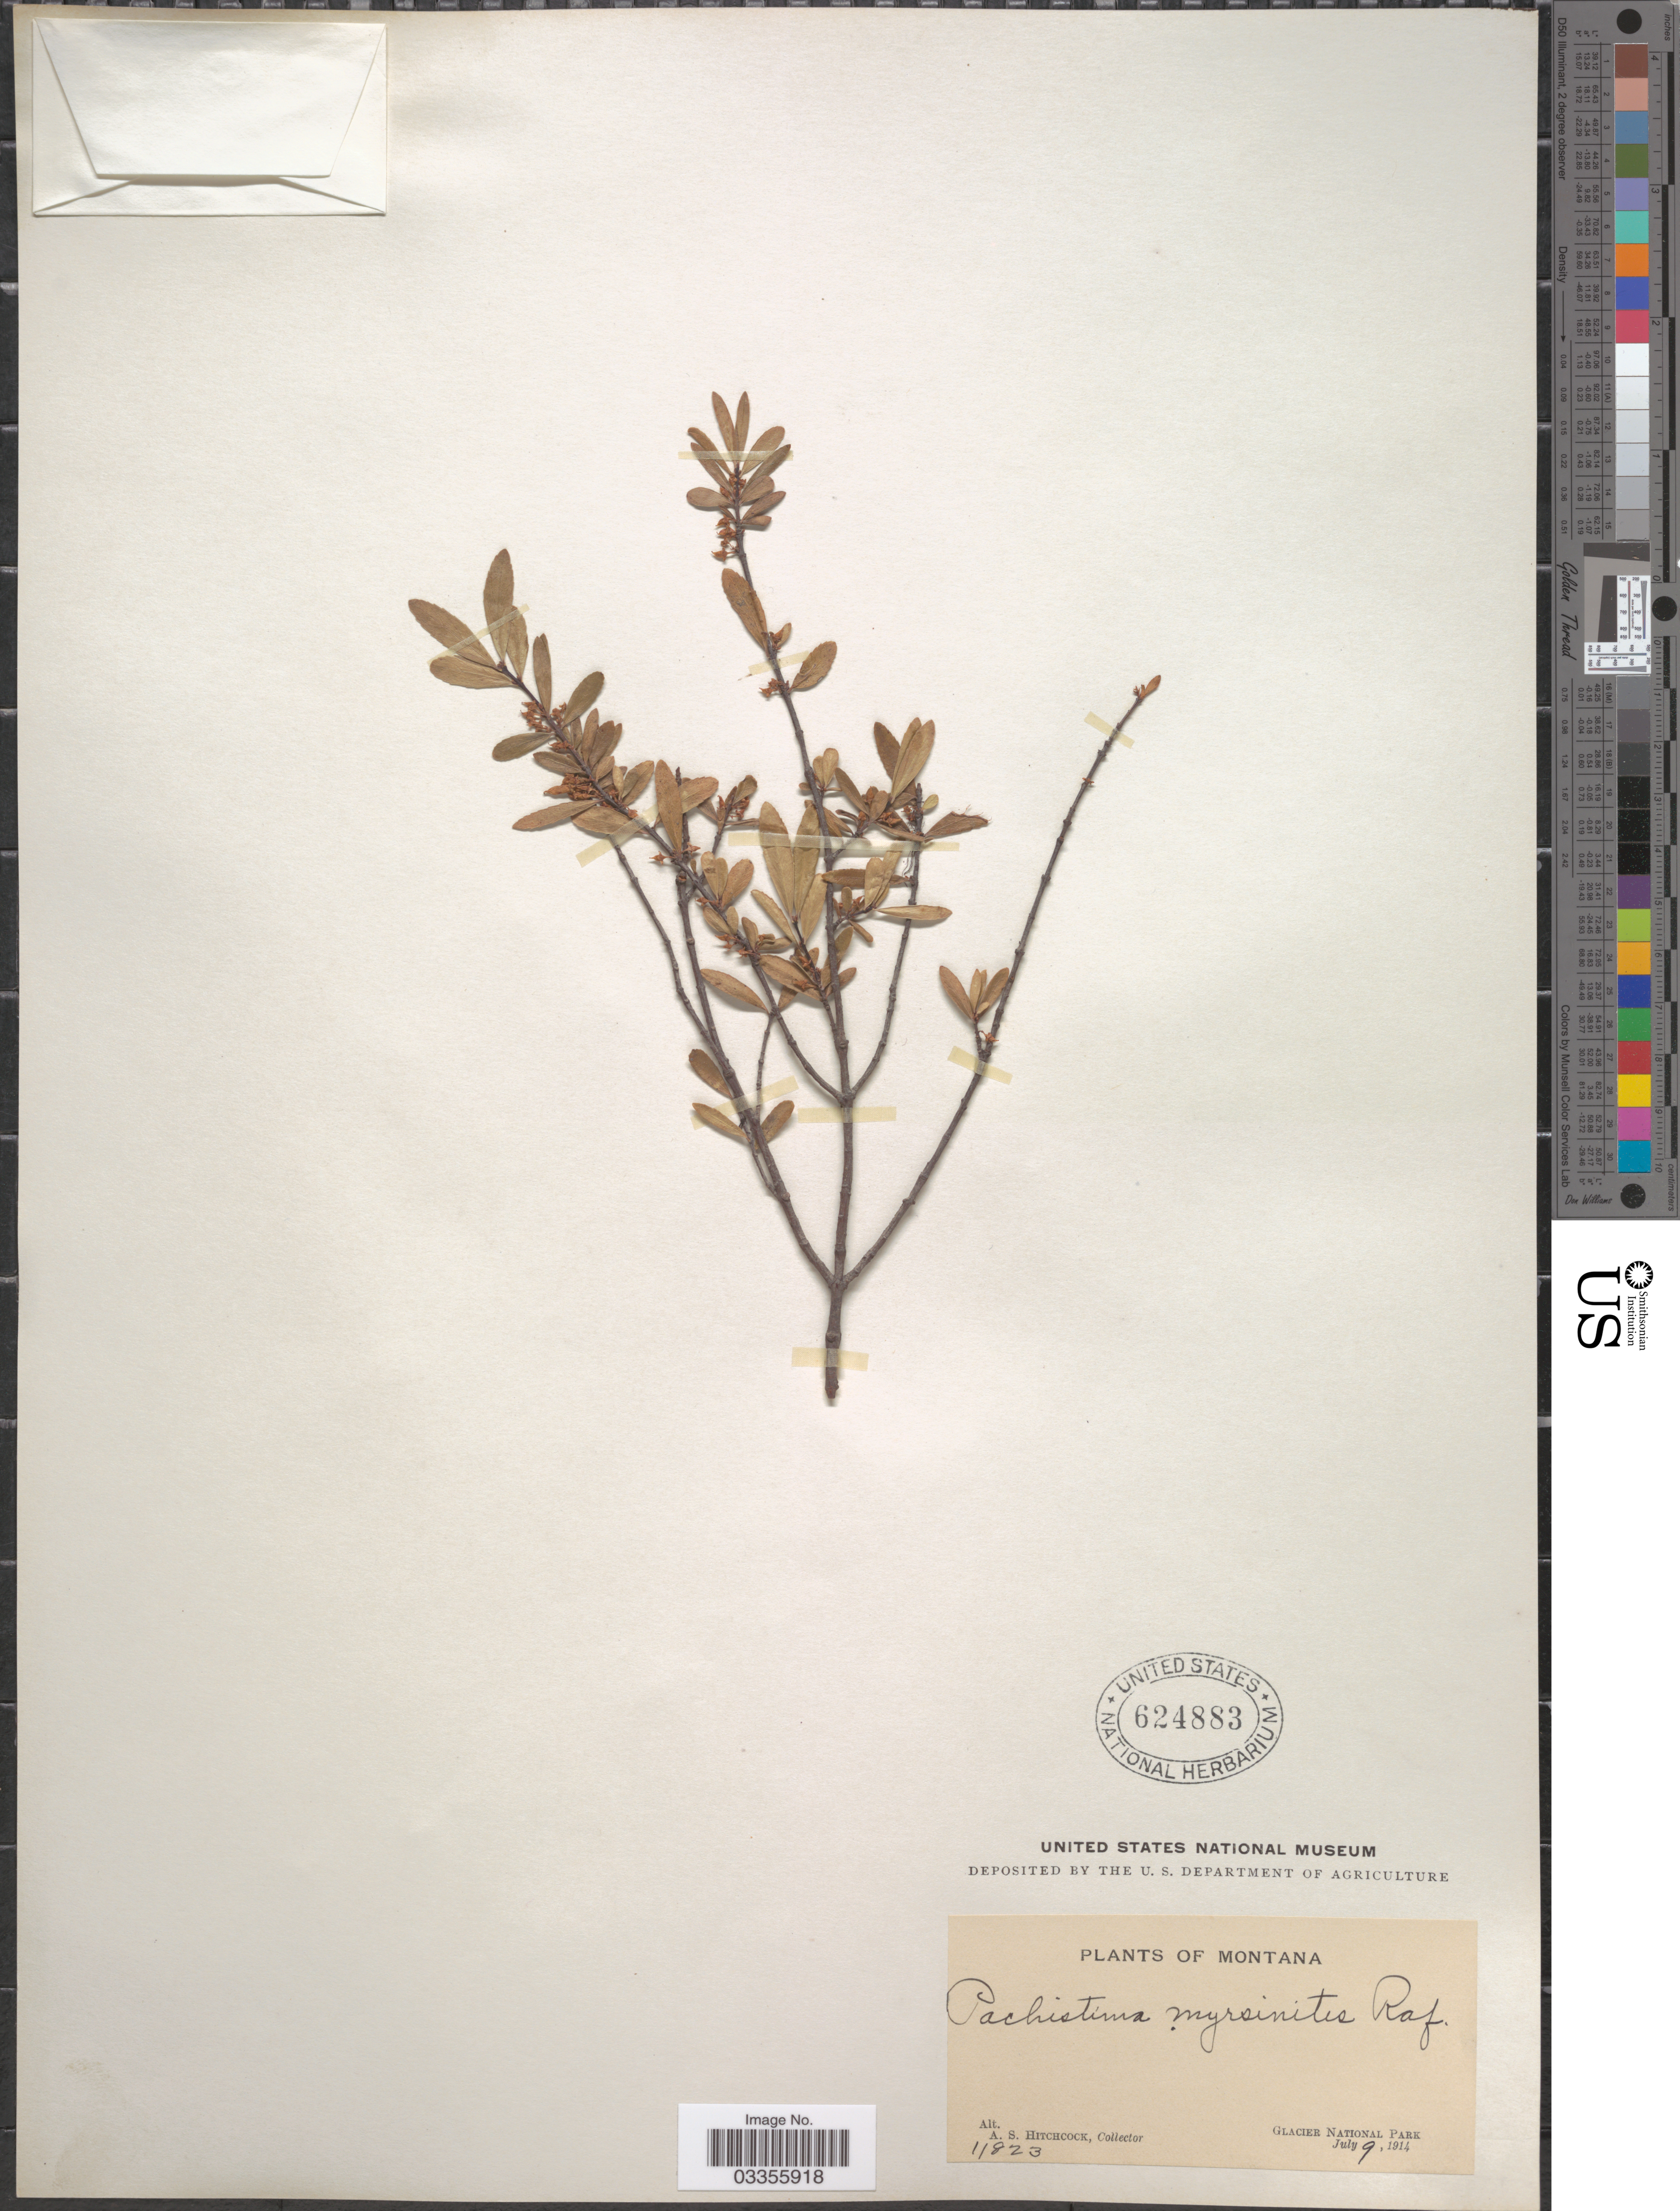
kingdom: Plantae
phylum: Tracheophyta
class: Magnoliopsida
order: Celastrales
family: Celastraceae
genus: Paxistima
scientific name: Paxistima myrsinites subsp. myrsinites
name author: (Pursh) Raf.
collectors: A. S. Hitchcock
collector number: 11823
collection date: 1914-07-09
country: United States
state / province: Montana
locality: Glacier National Park.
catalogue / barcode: US 624883